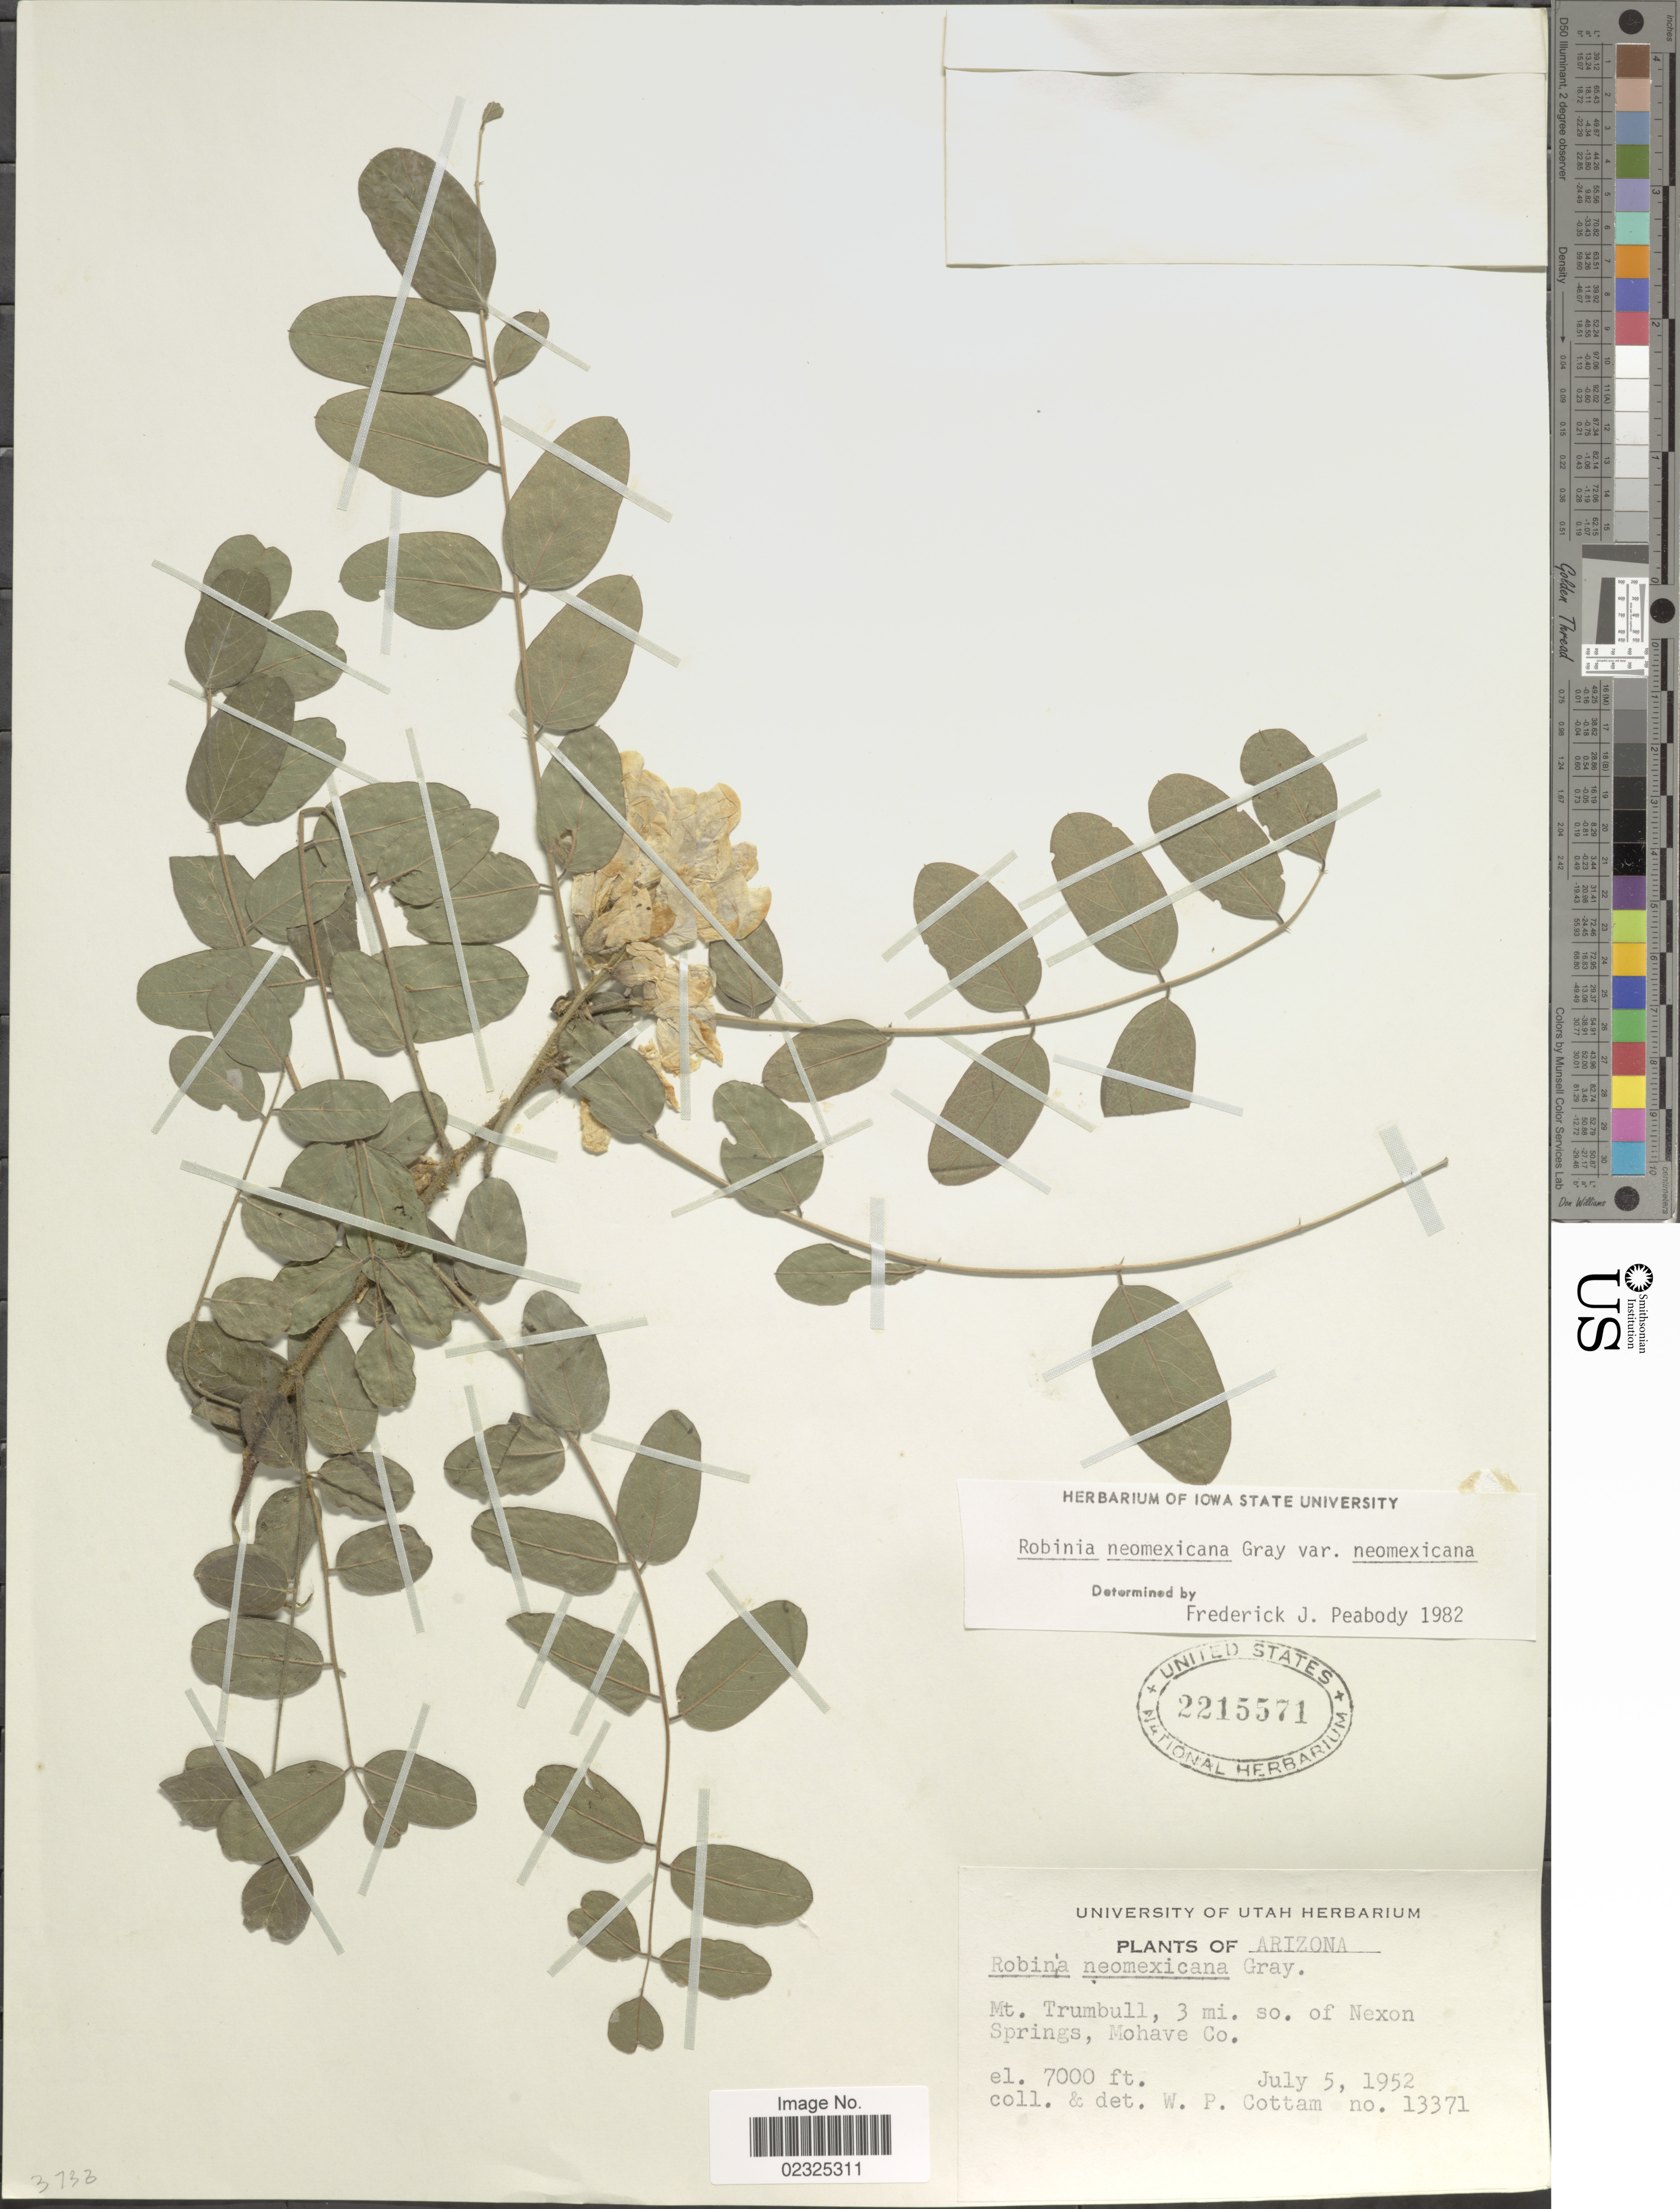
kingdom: Plantae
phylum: Tracheophyta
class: Magnoliopsida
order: Fabales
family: Fabaceae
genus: Robinia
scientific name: Robinia neomexicana var. neomexicana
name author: A. Gray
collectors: W. Cottam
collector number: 13371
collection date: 1952-07-05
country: United States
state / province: Arizona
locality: Mt, Trumbull, 3 mi. so. of Nexon Springs, Mohave Co.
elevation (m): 2134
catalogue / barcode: US 2215571